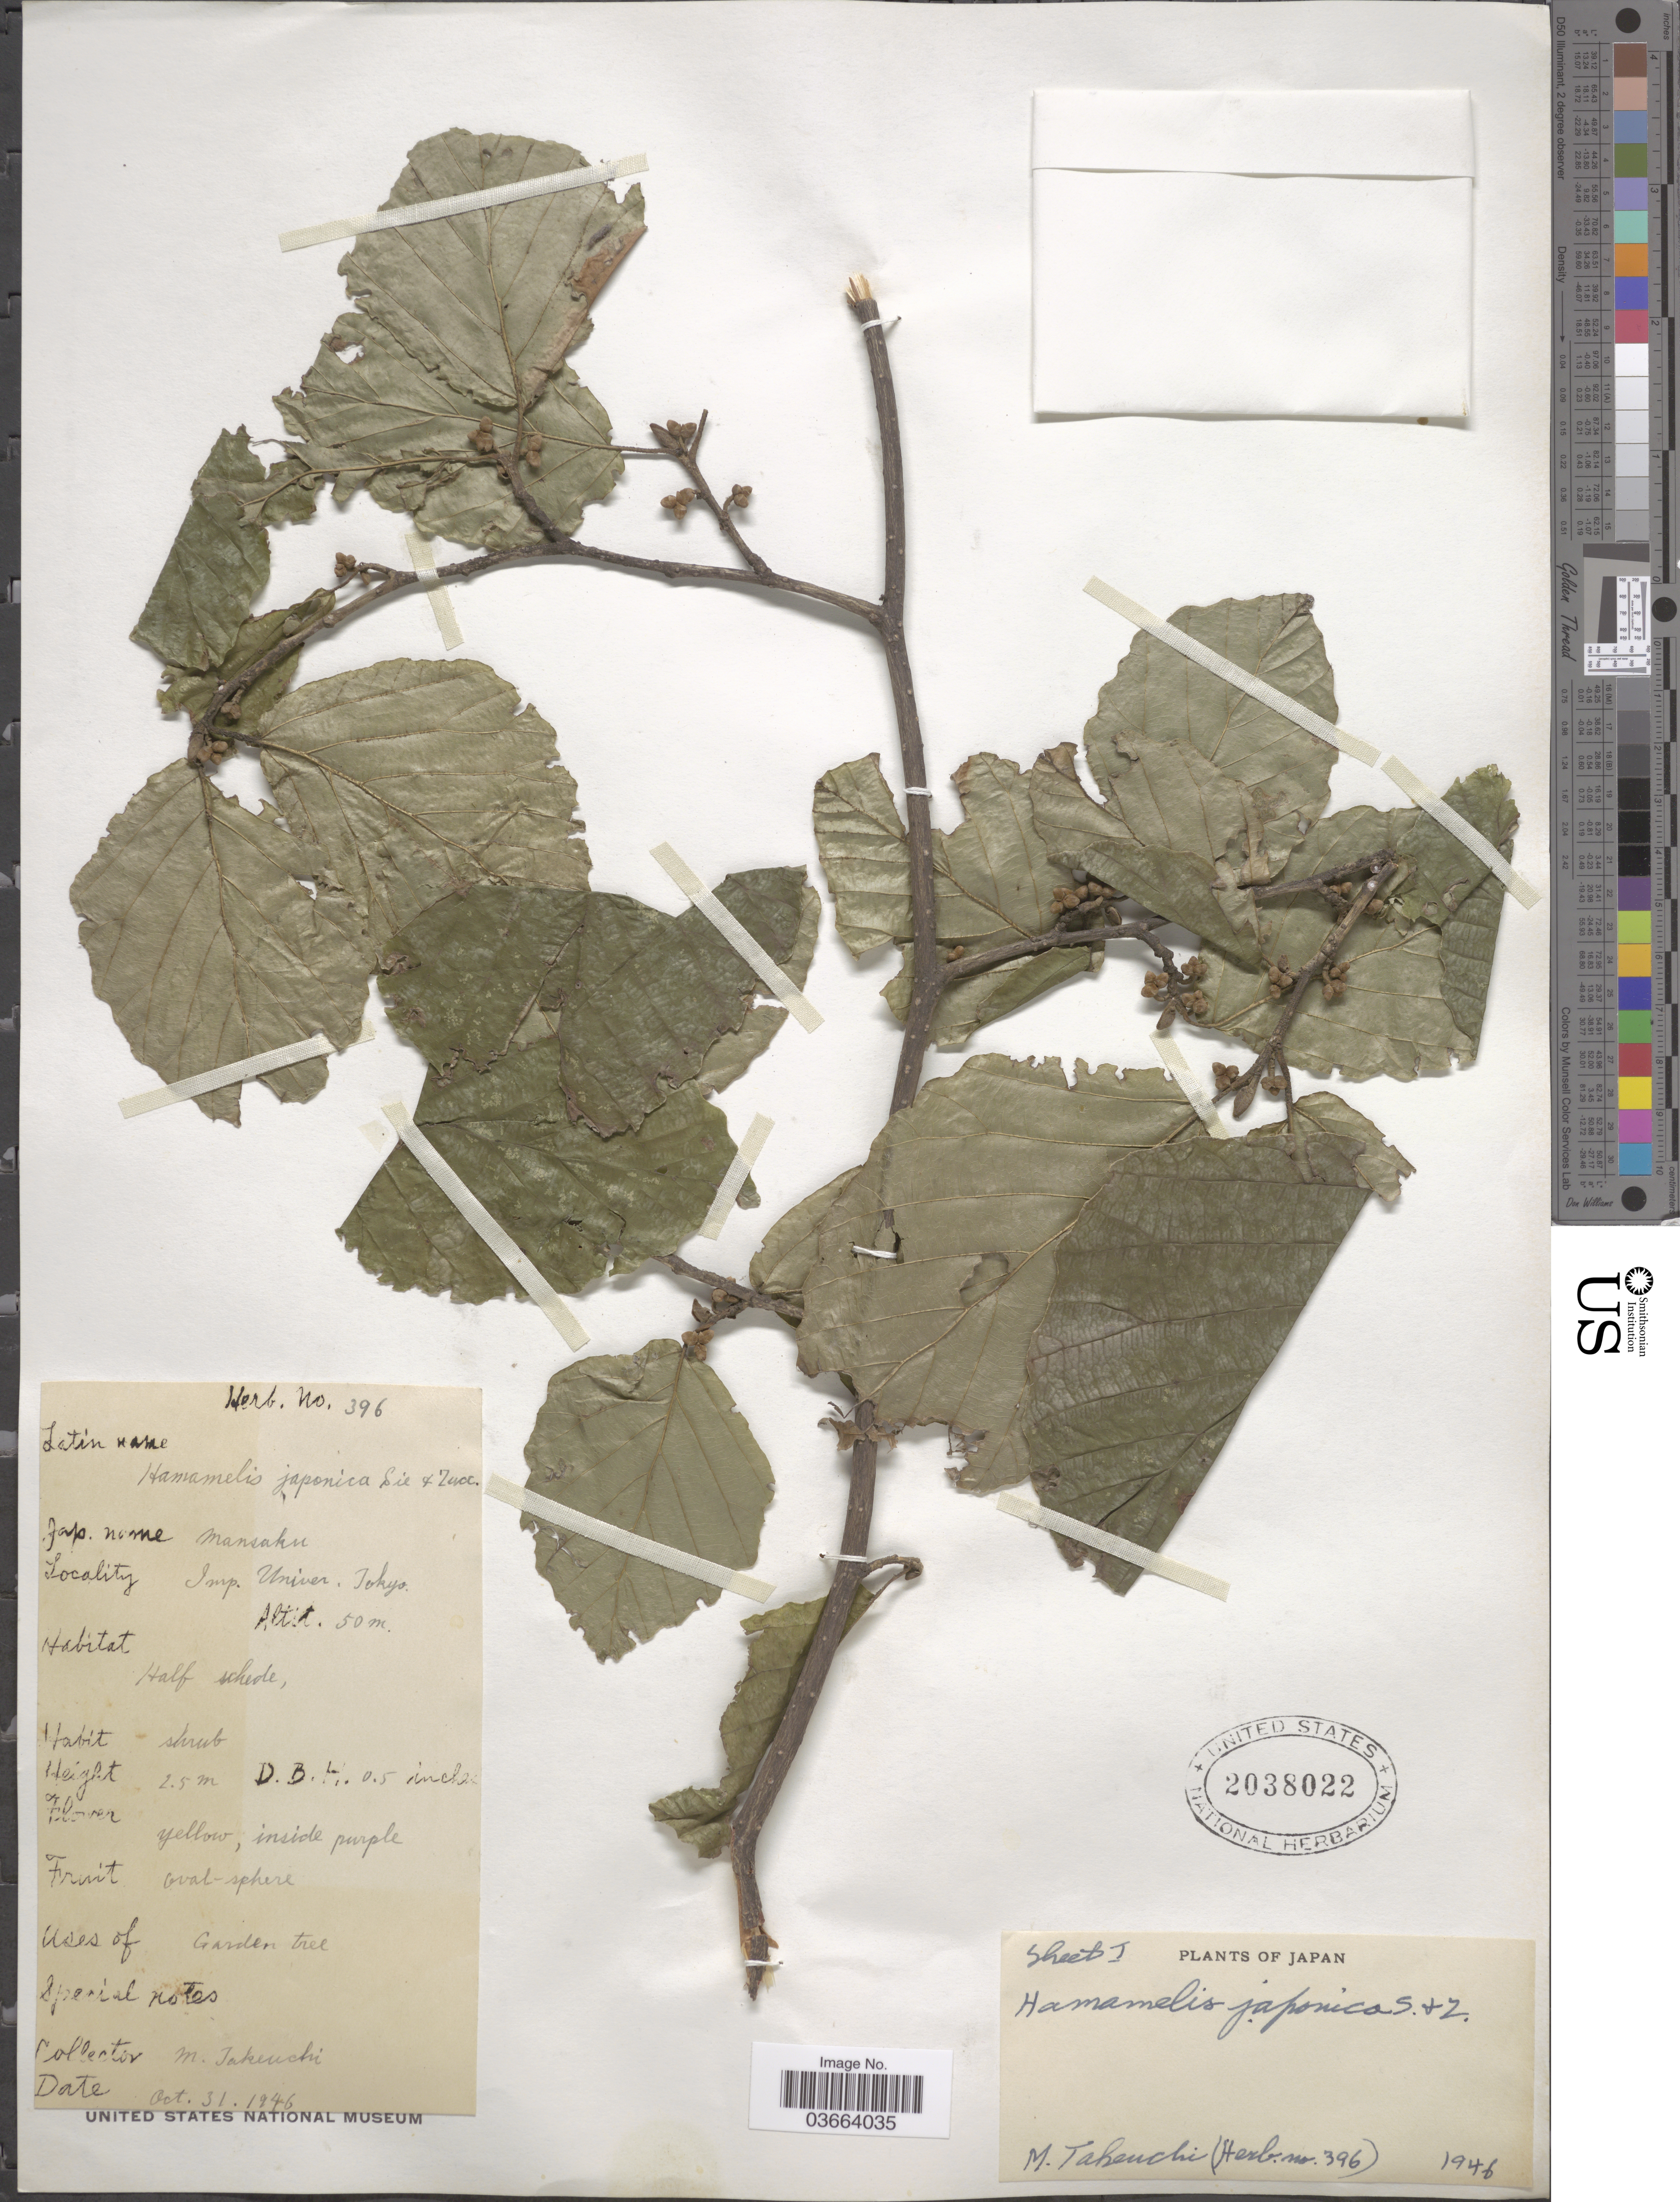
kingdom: Plantae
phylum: Tracheophyta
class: Magnoliopsida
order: Saxifragales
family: Hamamelidaceae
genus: Hamamelis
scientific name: Hamamelis japonica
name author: Siebold & Zucc.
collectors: M. Takeuchi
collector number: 396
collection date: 1946-10-31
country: Japan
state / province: Tokyo, Federal City of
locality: Imp. Univer. Tokyo.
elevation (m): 50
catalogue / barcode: US 2038022